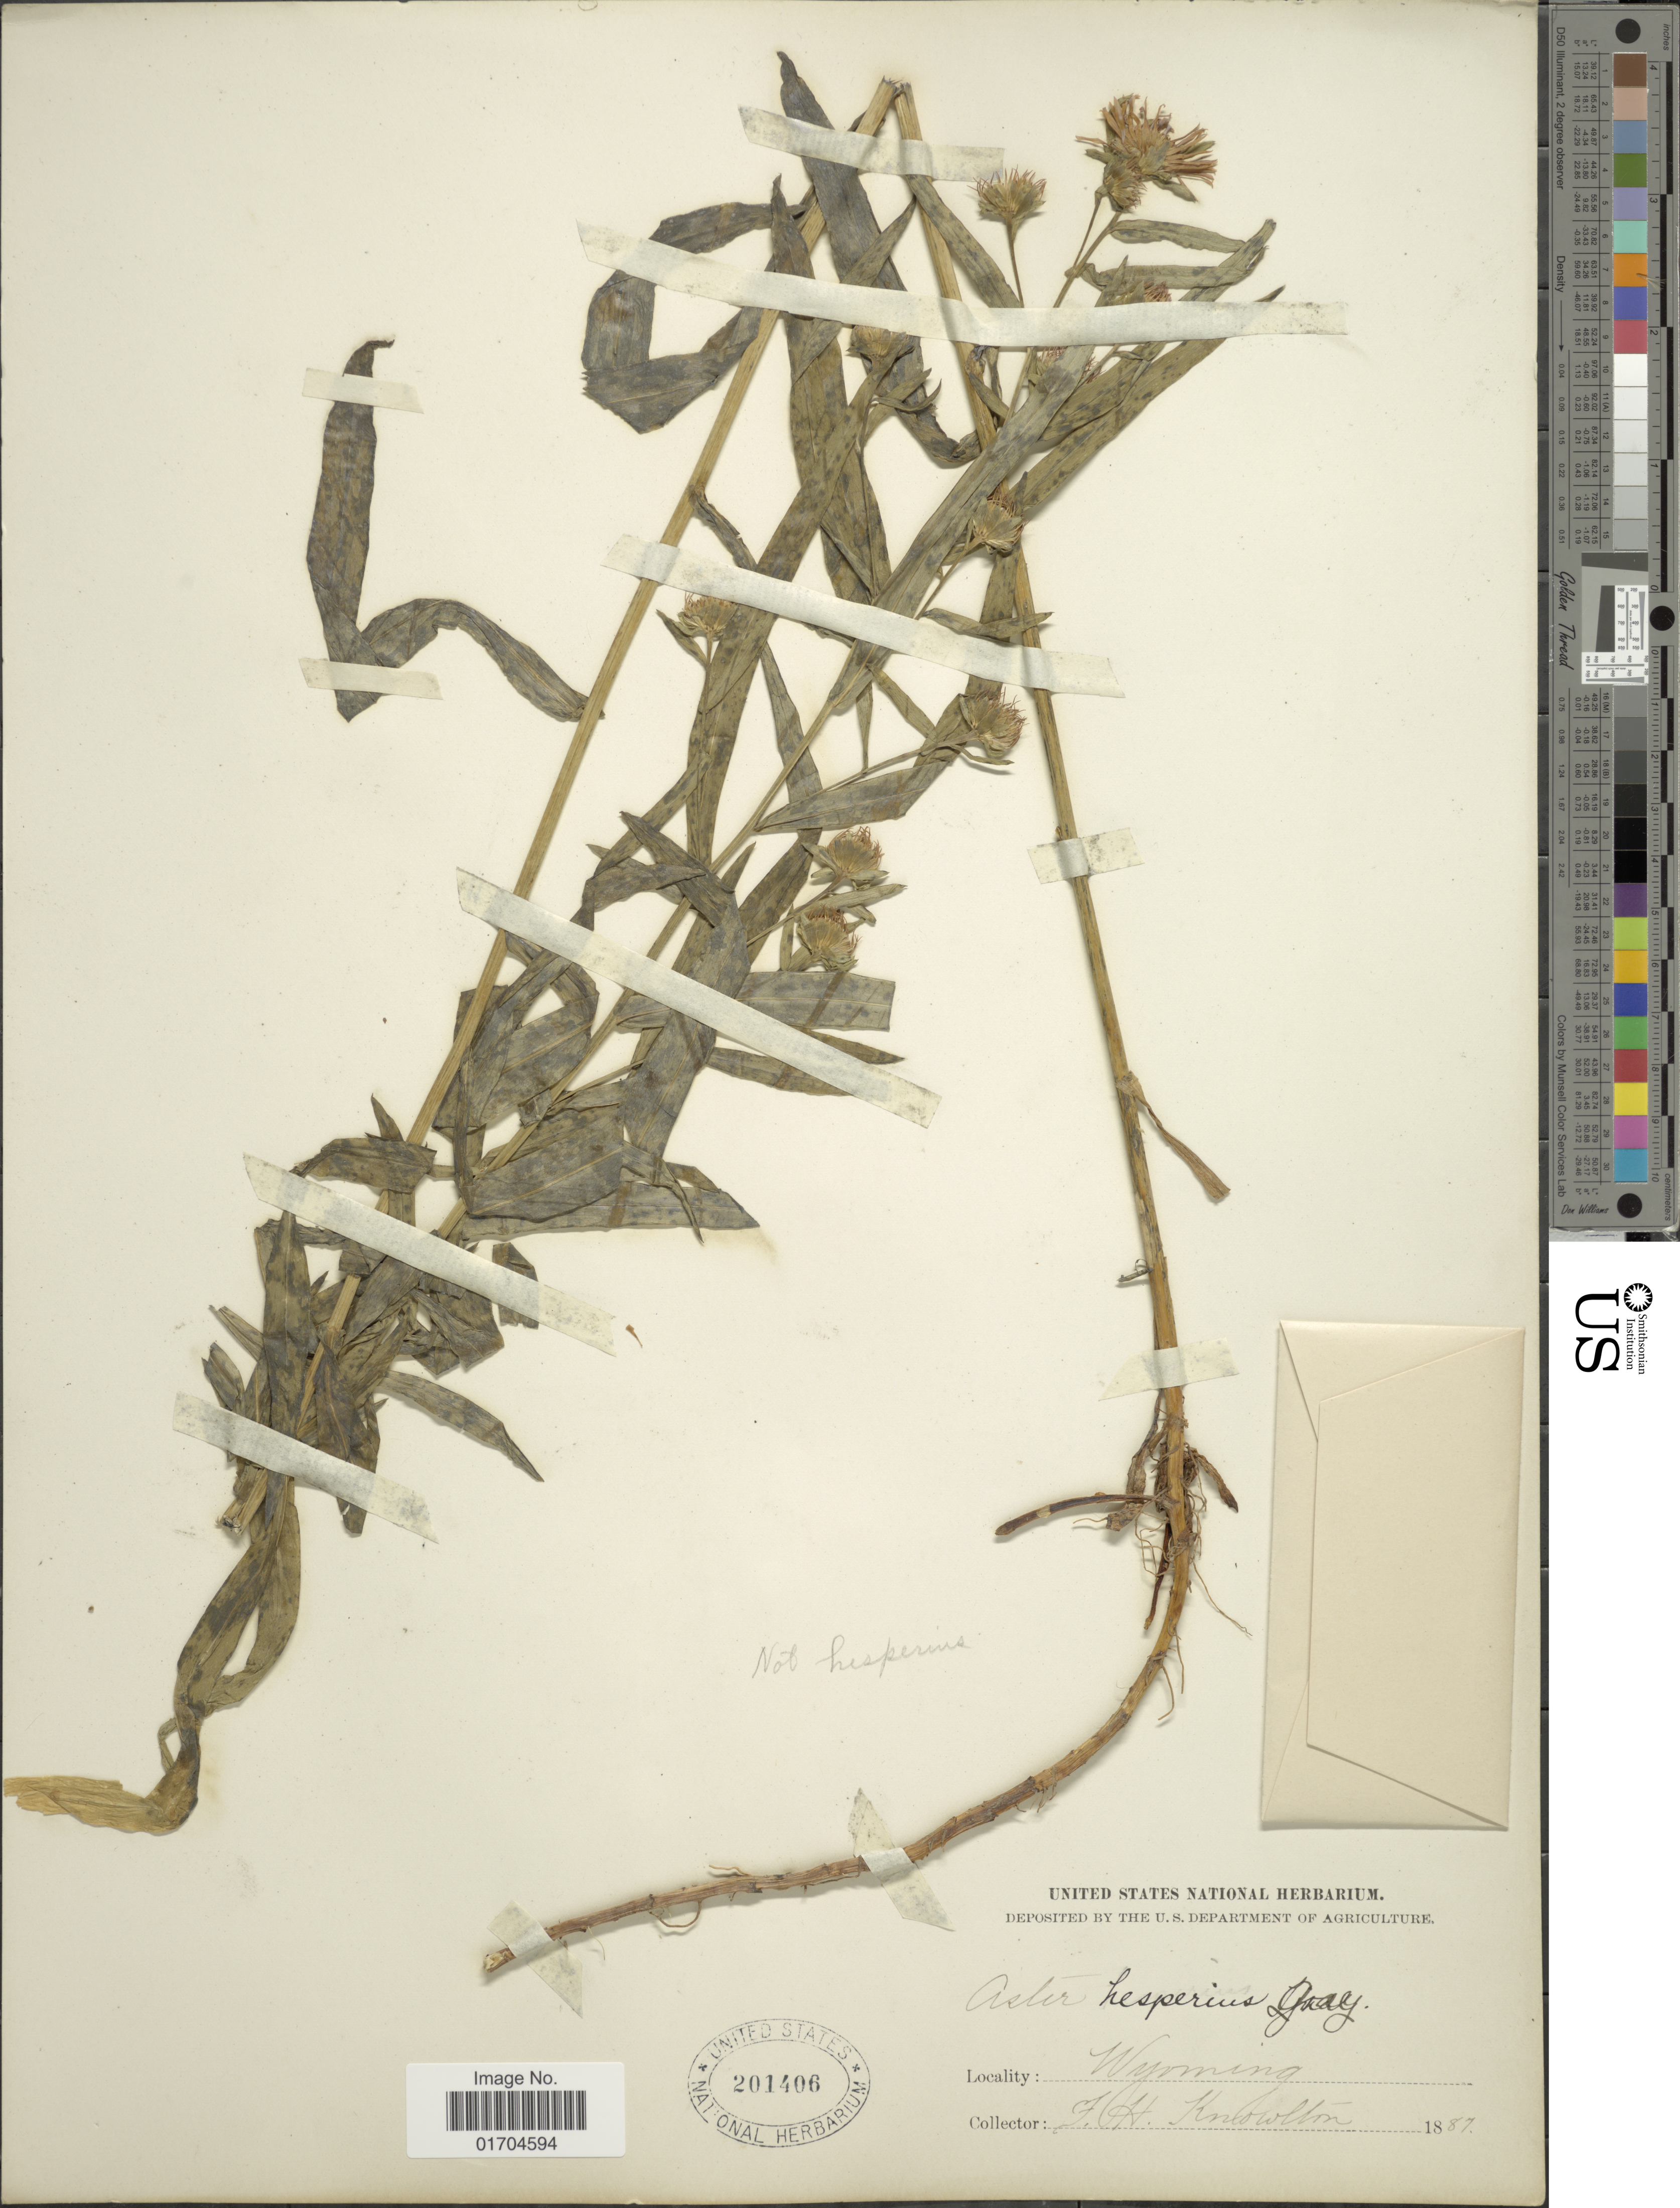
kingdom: Plantae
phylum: Tracheophyta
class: Magnoliopsida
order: Asterales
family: Asteraceae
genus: Symphyotrichum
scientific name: Symphyotrichum sp.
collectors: F. H. Knowlton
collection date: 1887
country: United States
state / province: Wyoming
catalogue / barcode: US 201406